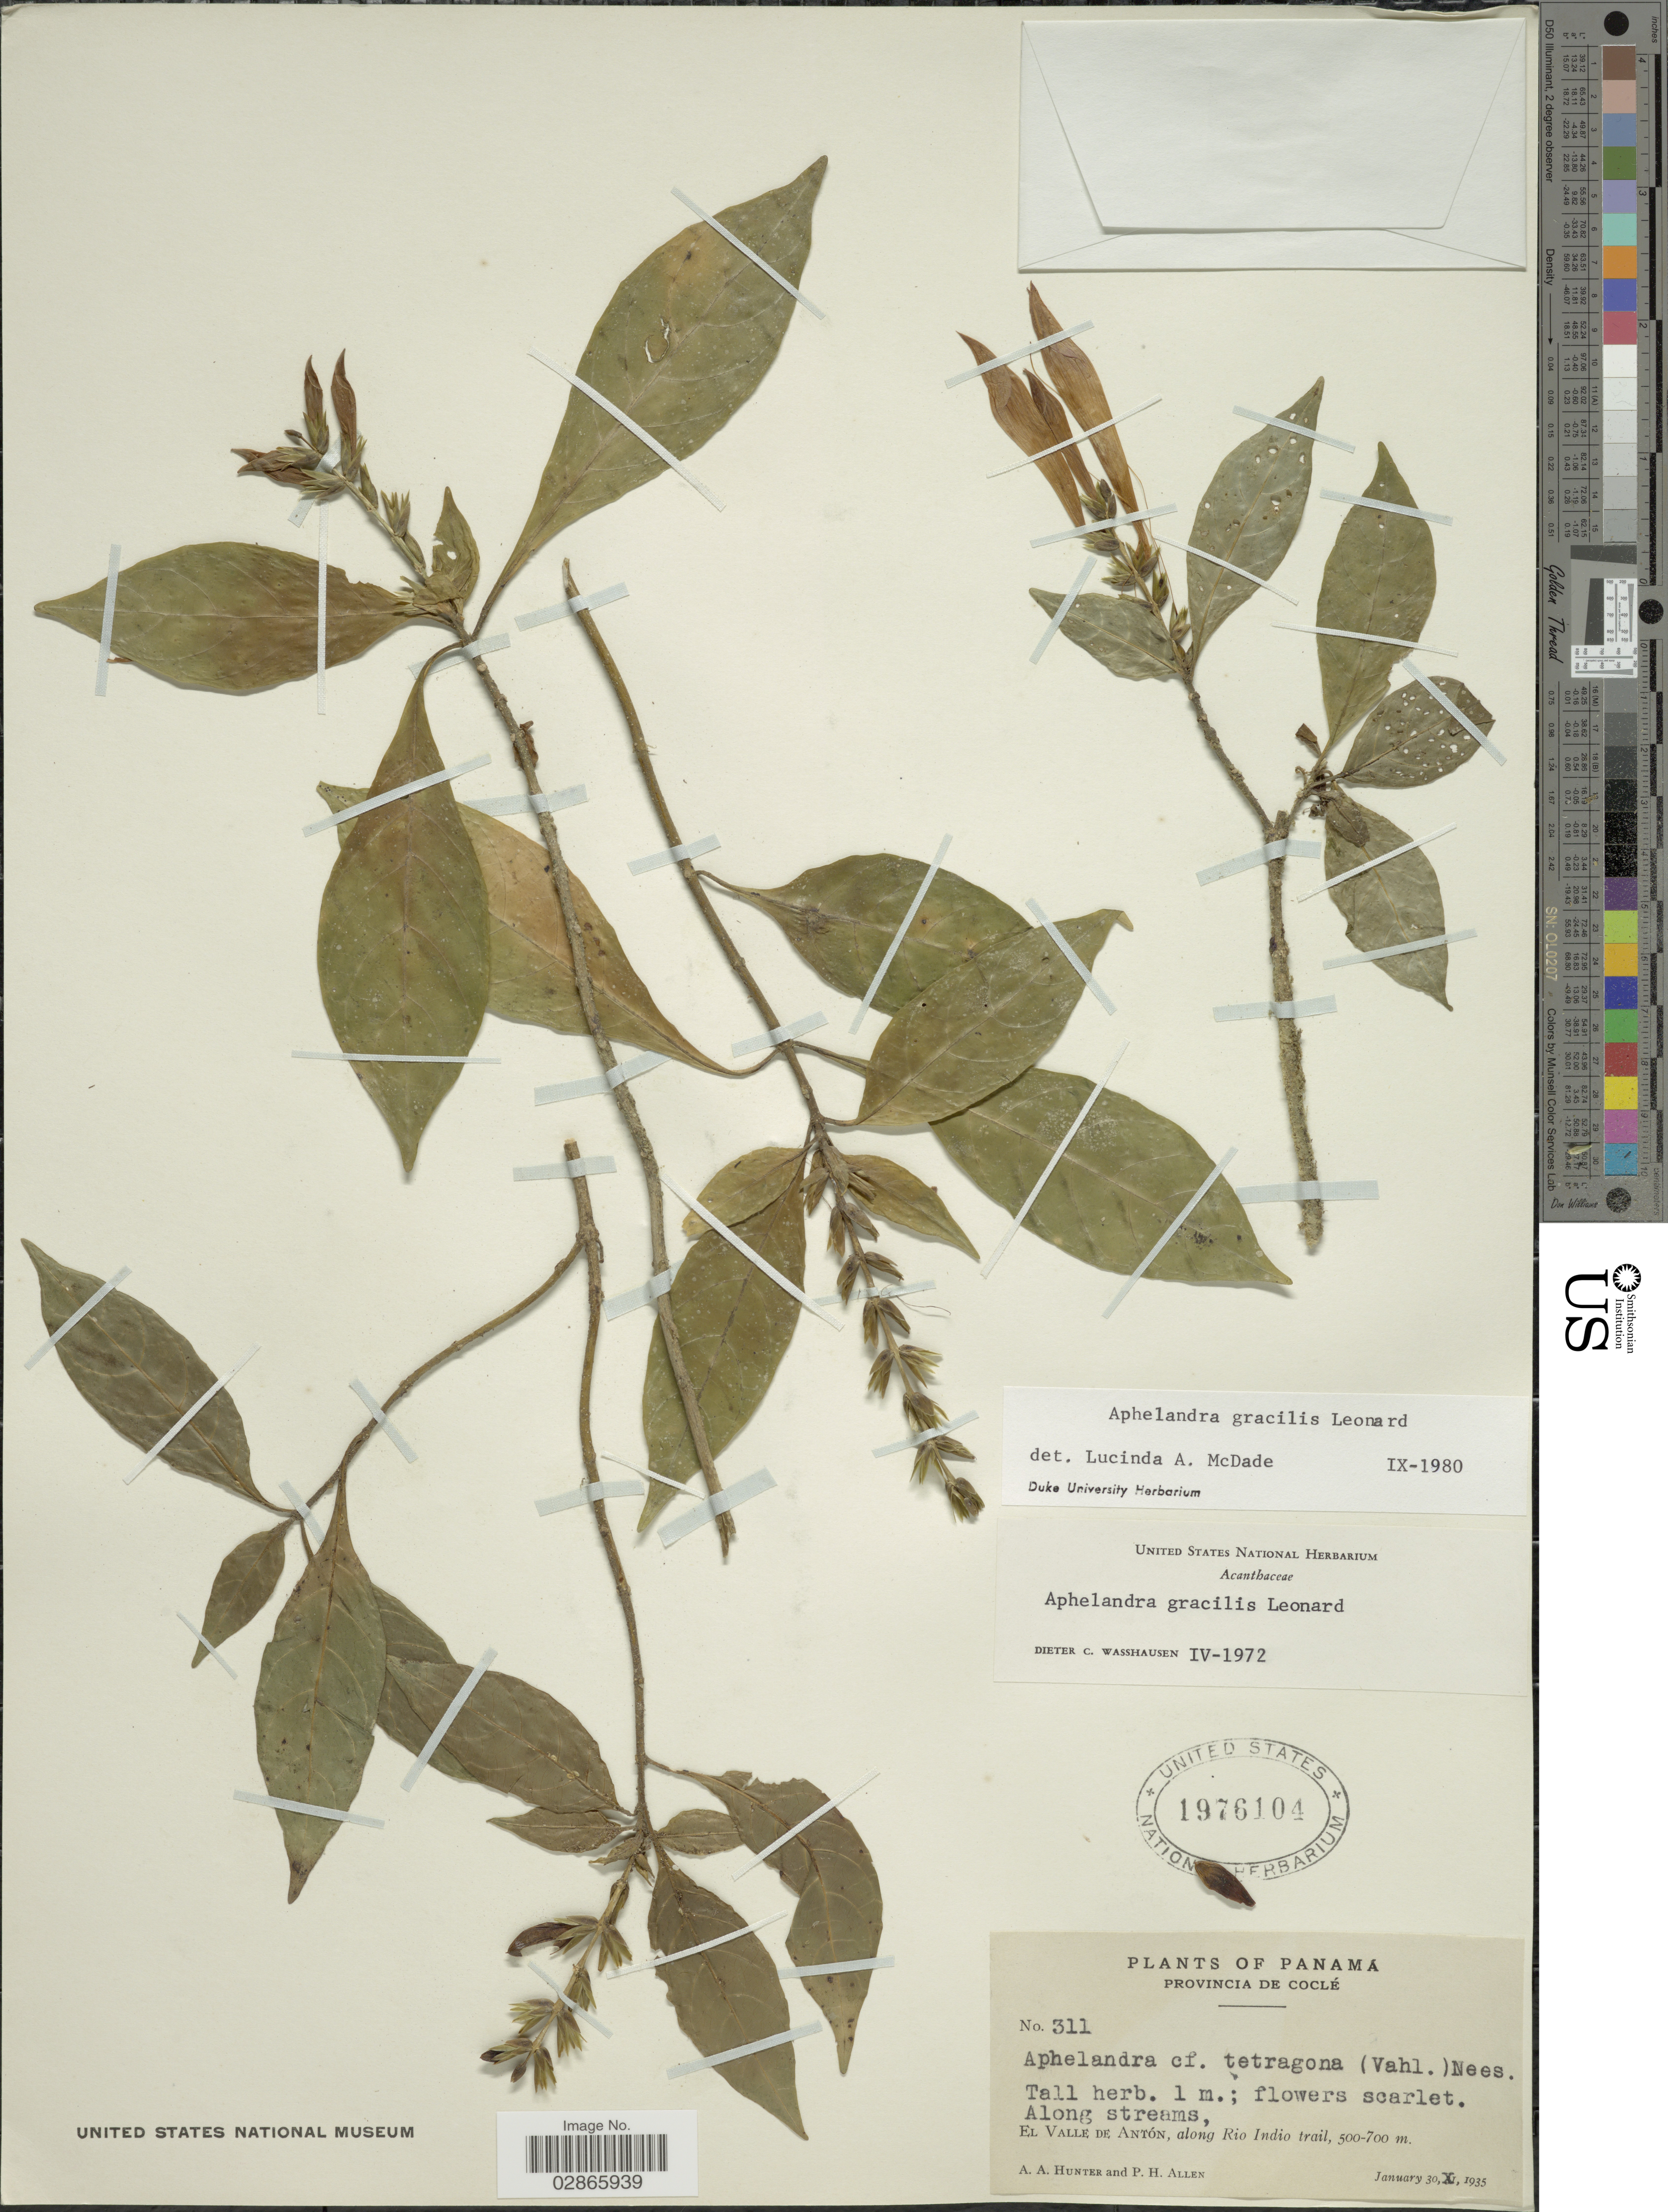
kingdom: Plantae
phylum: Tracheophyta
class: Magnoliopsida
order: Lamiales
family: Acanthaceae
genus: Aphelandra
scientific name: Aphelandra gracilis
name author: Leonard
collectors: A. Hunter & P. H. Allen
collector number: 311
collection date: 1935-01-30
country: Panama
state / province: Coclé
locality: El Valle de Antón, along Rio Indio trail.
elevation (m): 500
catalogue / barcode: US 1976104